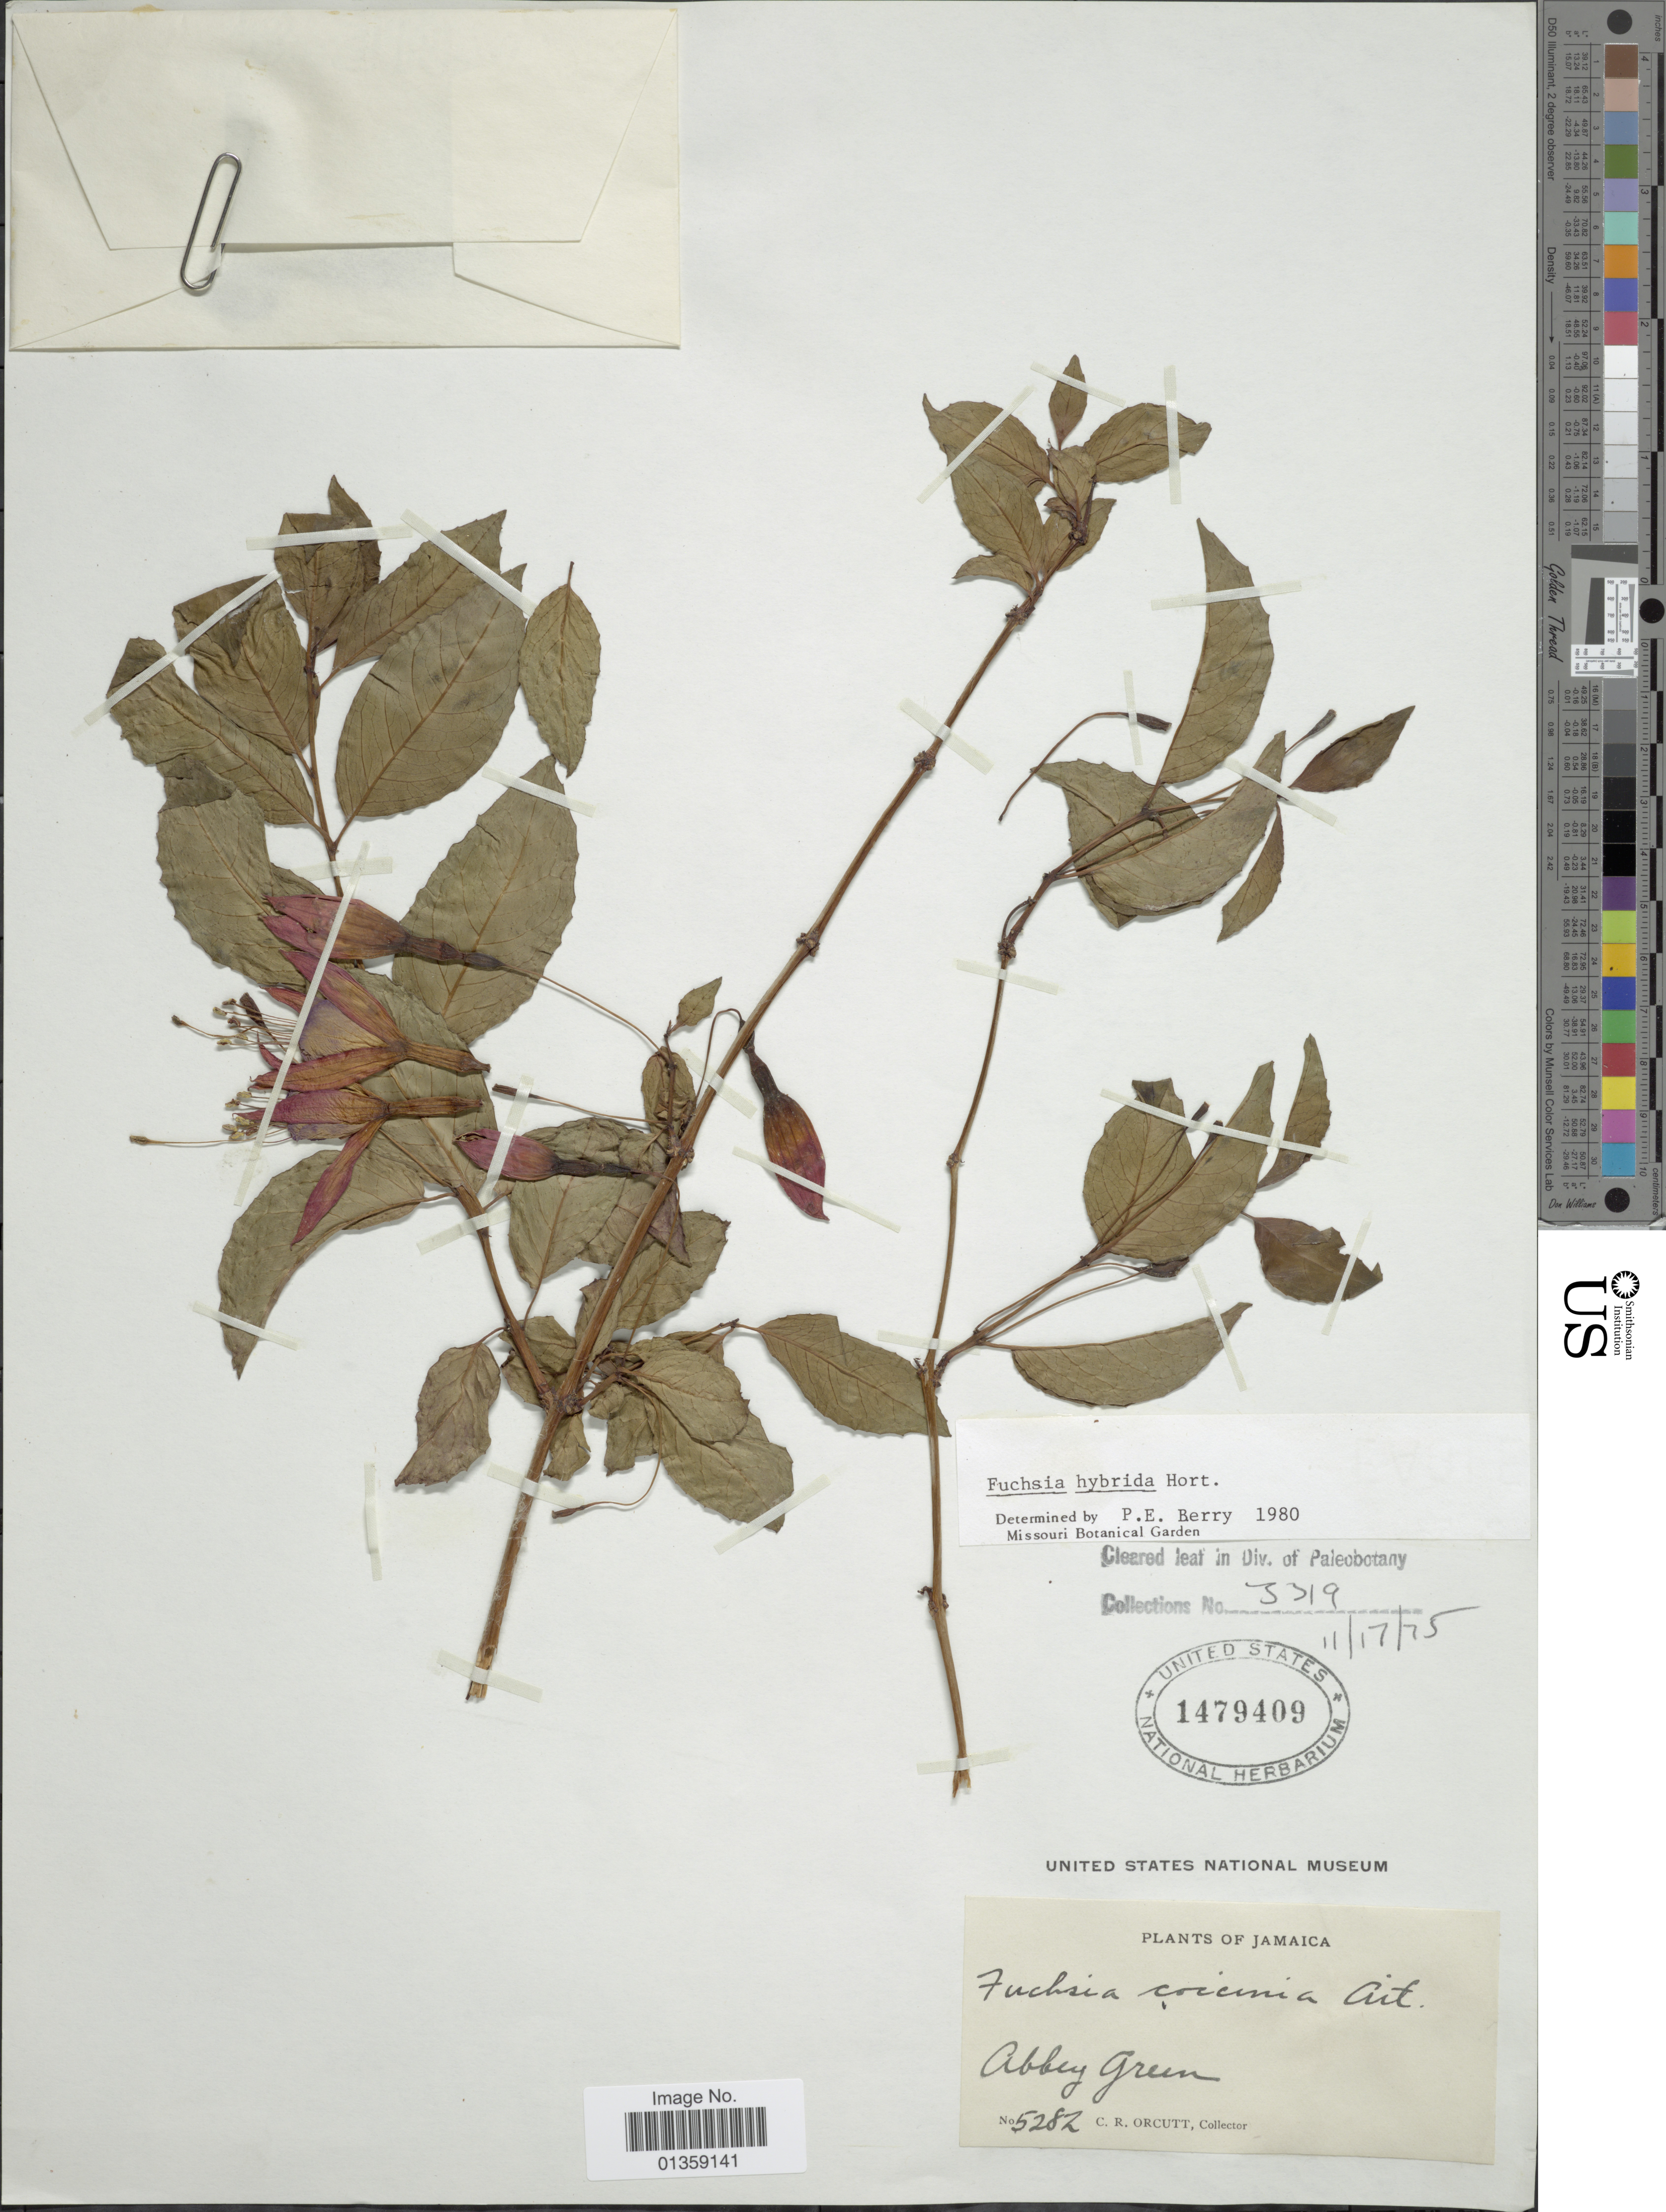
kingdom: Plantae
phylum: Tracheophyta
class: Magnoliopsida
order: Myrtales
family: Onagraceae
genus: Fuchsia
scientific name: Fuchsia x hybrida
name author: Hort.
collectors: C. R. Orcutt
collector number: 5282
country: Jamaica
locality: Abbey Green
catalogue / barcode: US 1479409